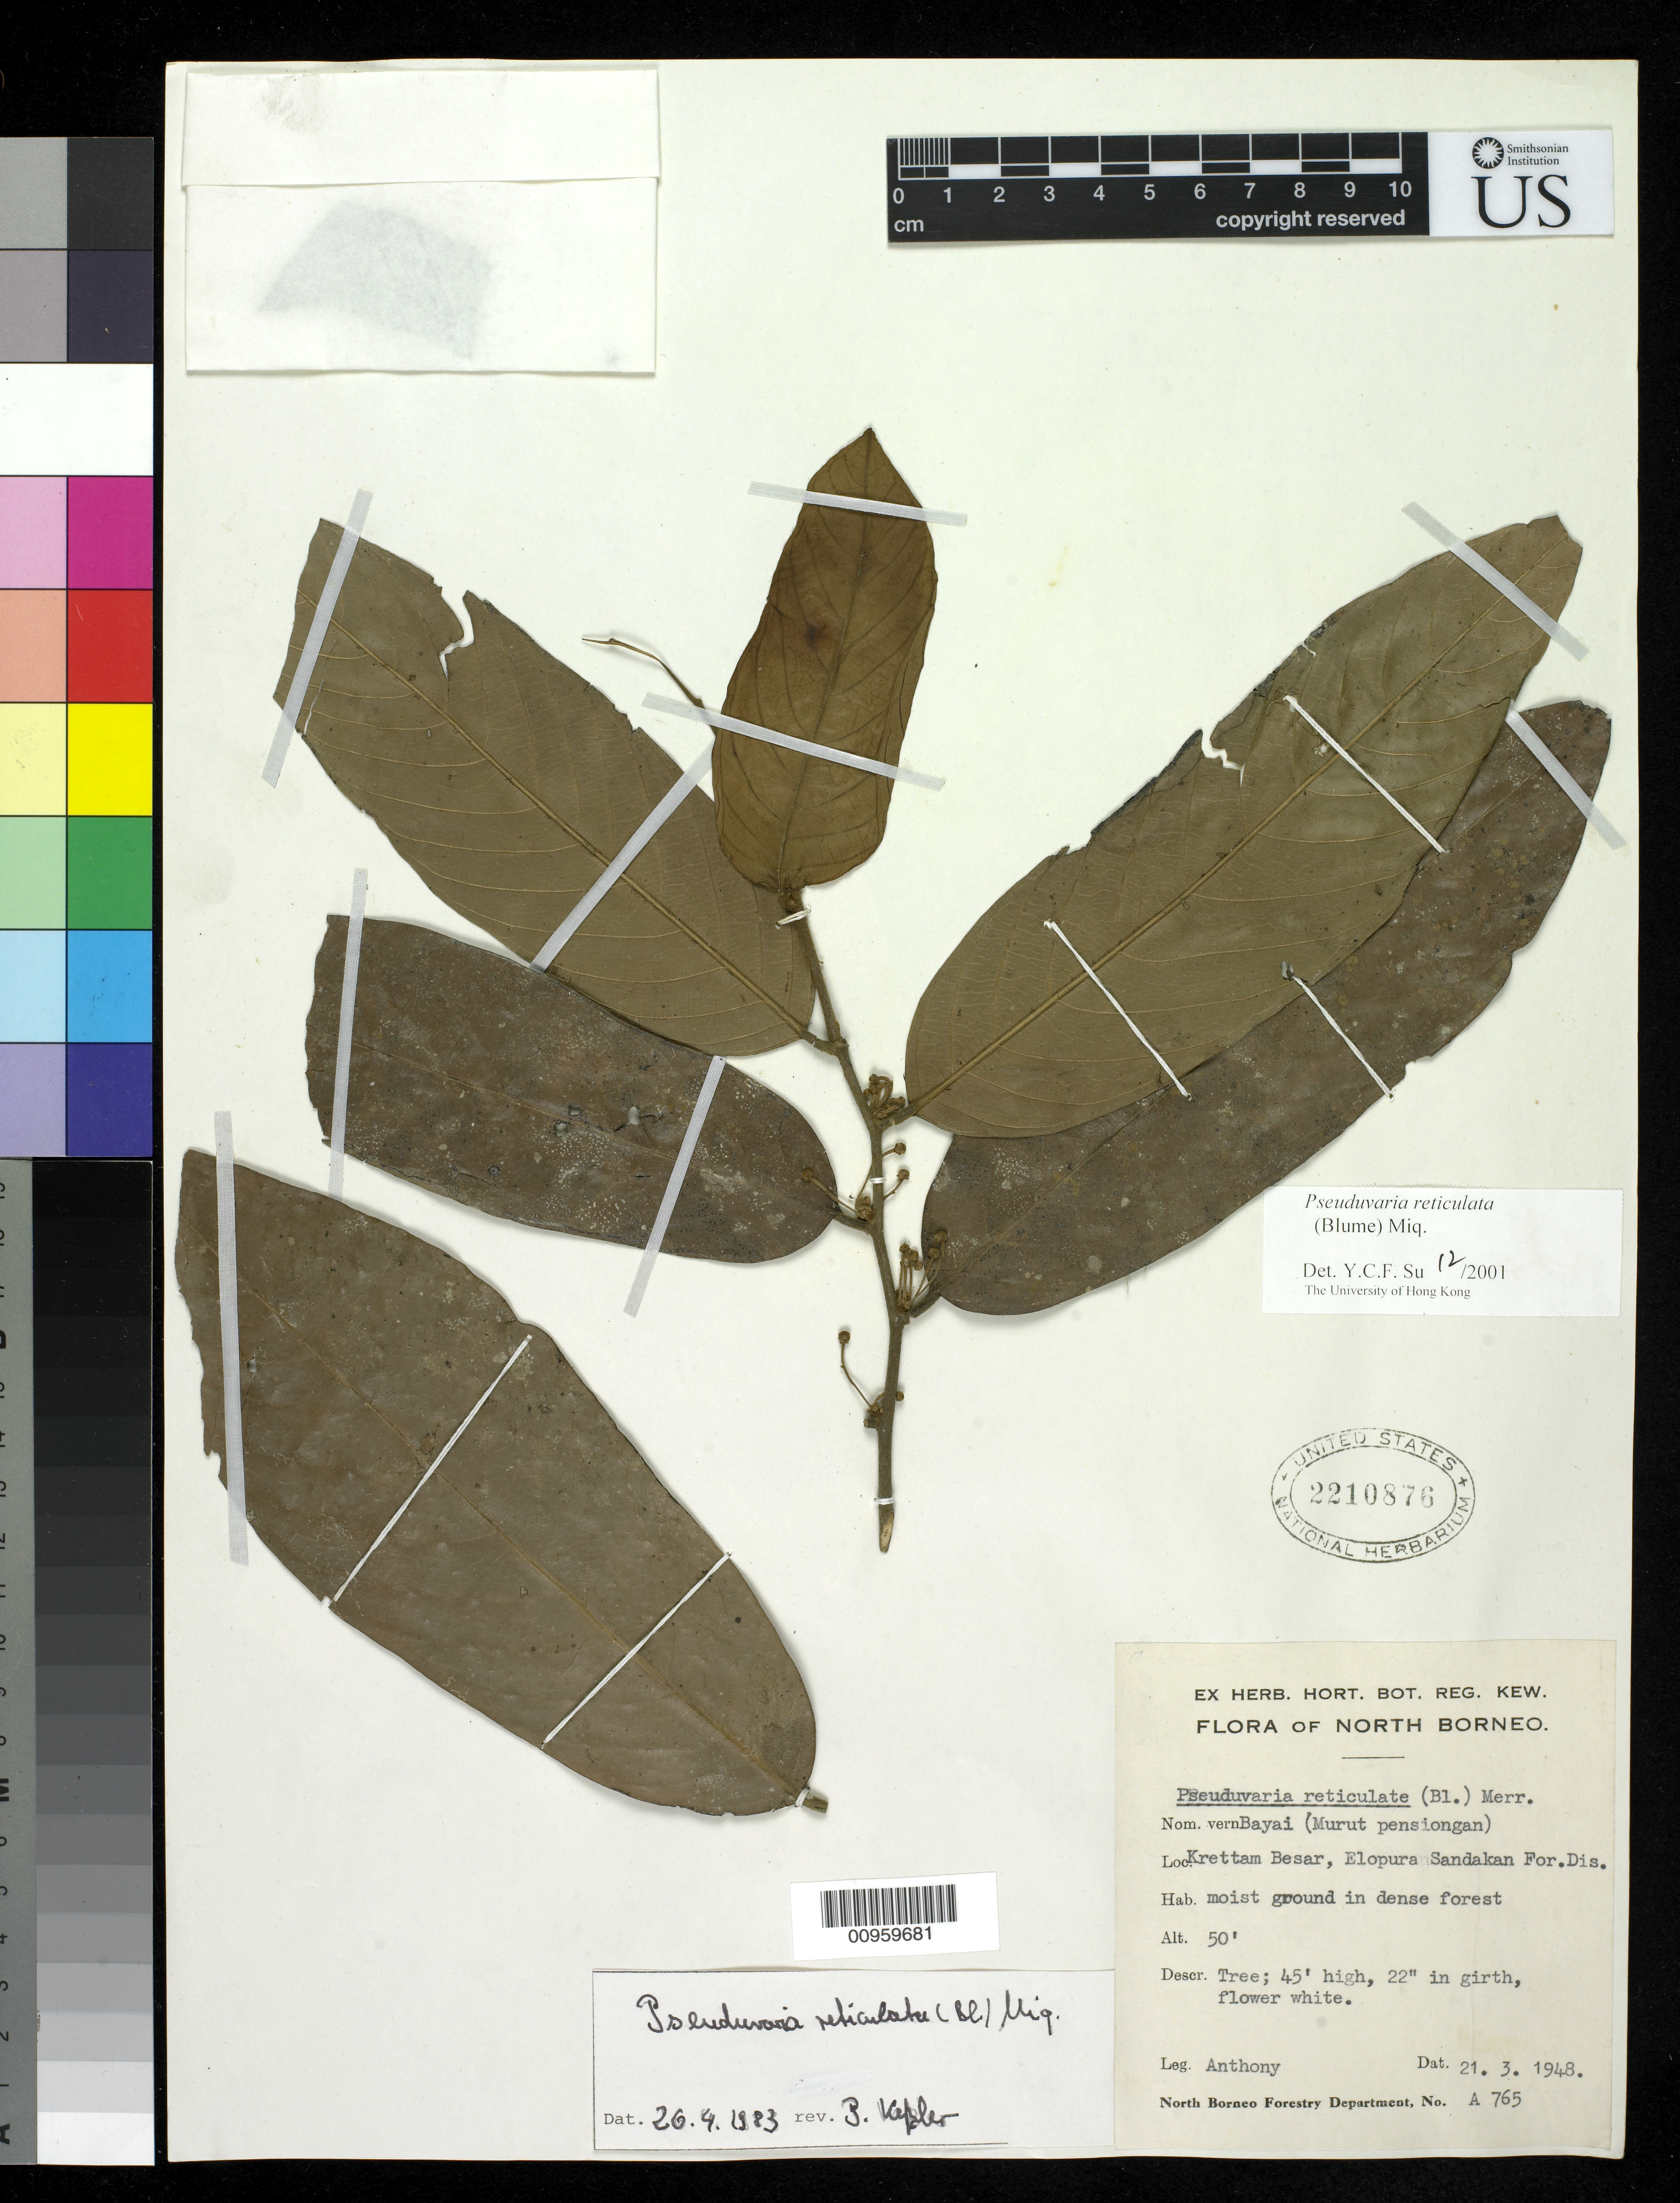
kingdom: Plantae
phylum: Tracheophyta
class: Magnoliopsida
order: Magnoliales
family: Annonaceae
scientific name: Pseudovaria reticulata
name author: Miq.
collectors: A. W. Anthony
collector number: A 765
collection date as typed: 21 Mar 1948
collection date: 1948-03-21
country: Malaysia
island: Borneo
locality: Krettam Besar, Elopura Sandakan For. Dis.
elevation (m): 15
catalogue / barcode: US 2210876